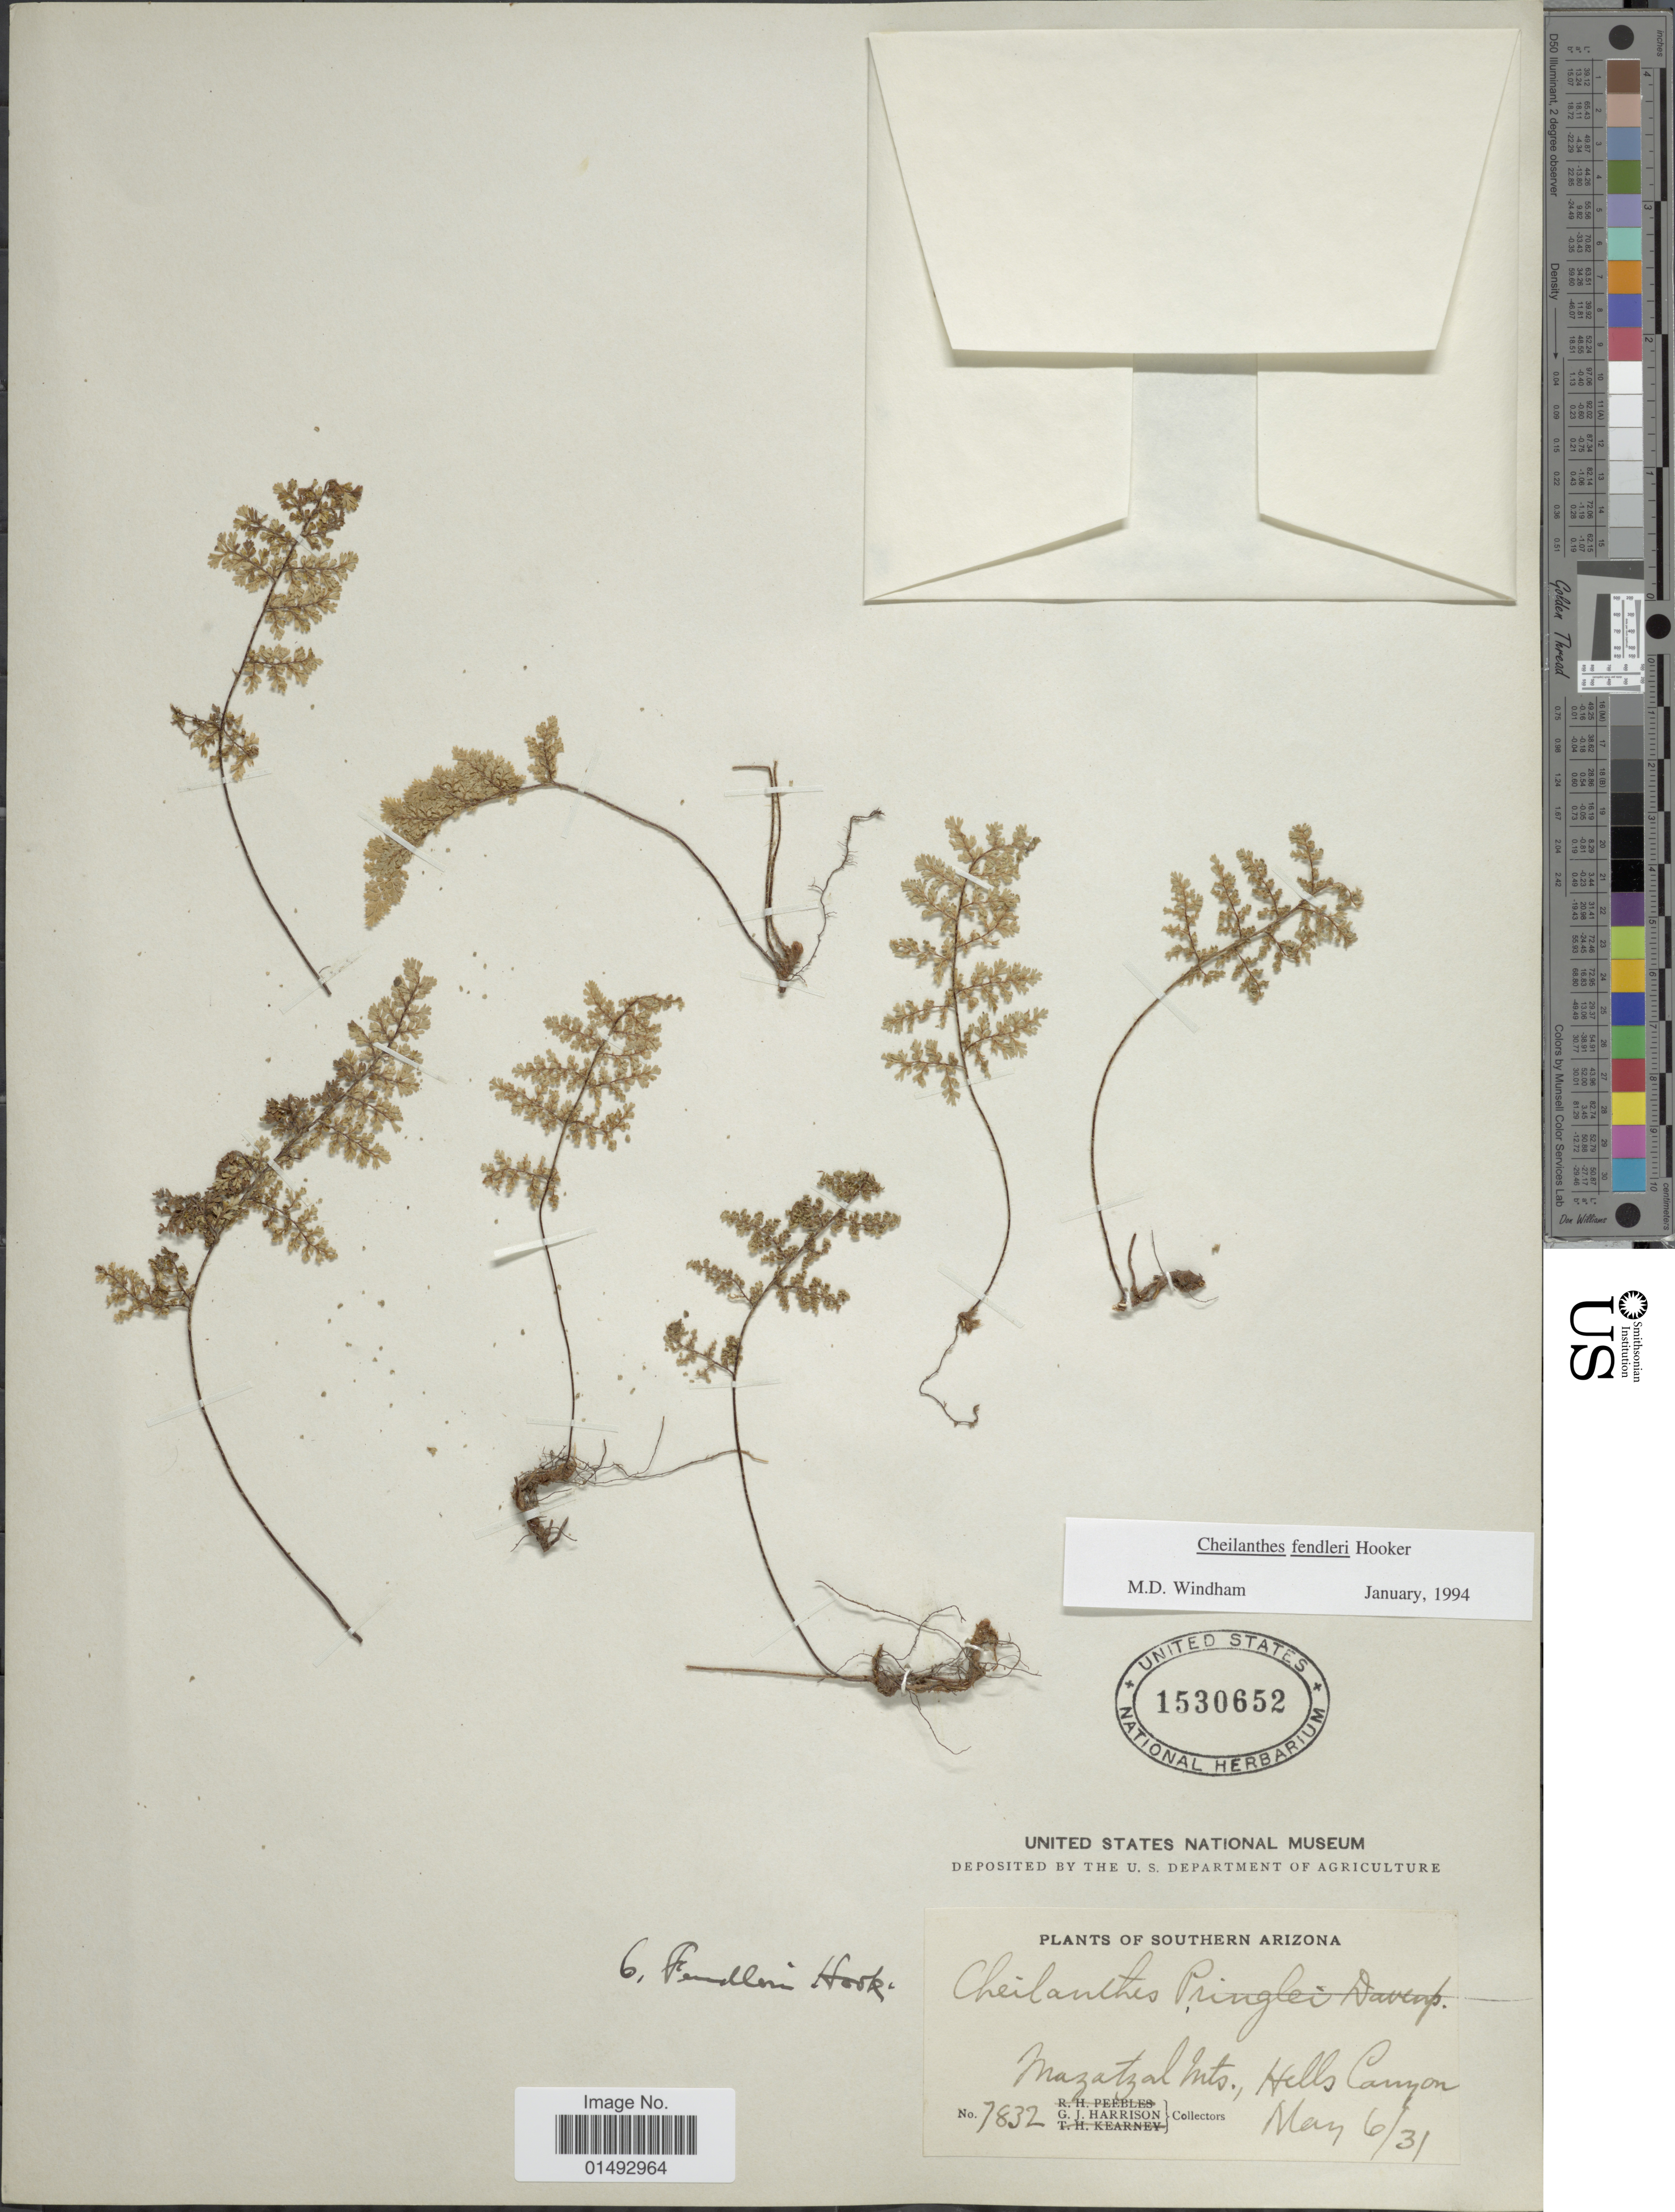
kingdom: Plantae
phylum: Tracheophyta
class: Polypodiopsida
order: Polypodiales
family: Pteridaceae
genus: Myriopteris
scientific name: Myriopteris fendleri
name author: (Hook.) E. Fourn.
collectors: G. J. Harrison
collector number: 7832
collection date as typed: Transcribed d/m/y: 6/5/31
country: United States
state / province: Arizona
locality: Southern Arizona, Mazatzal Mts; Hells Canyon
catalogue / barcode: US 1530652